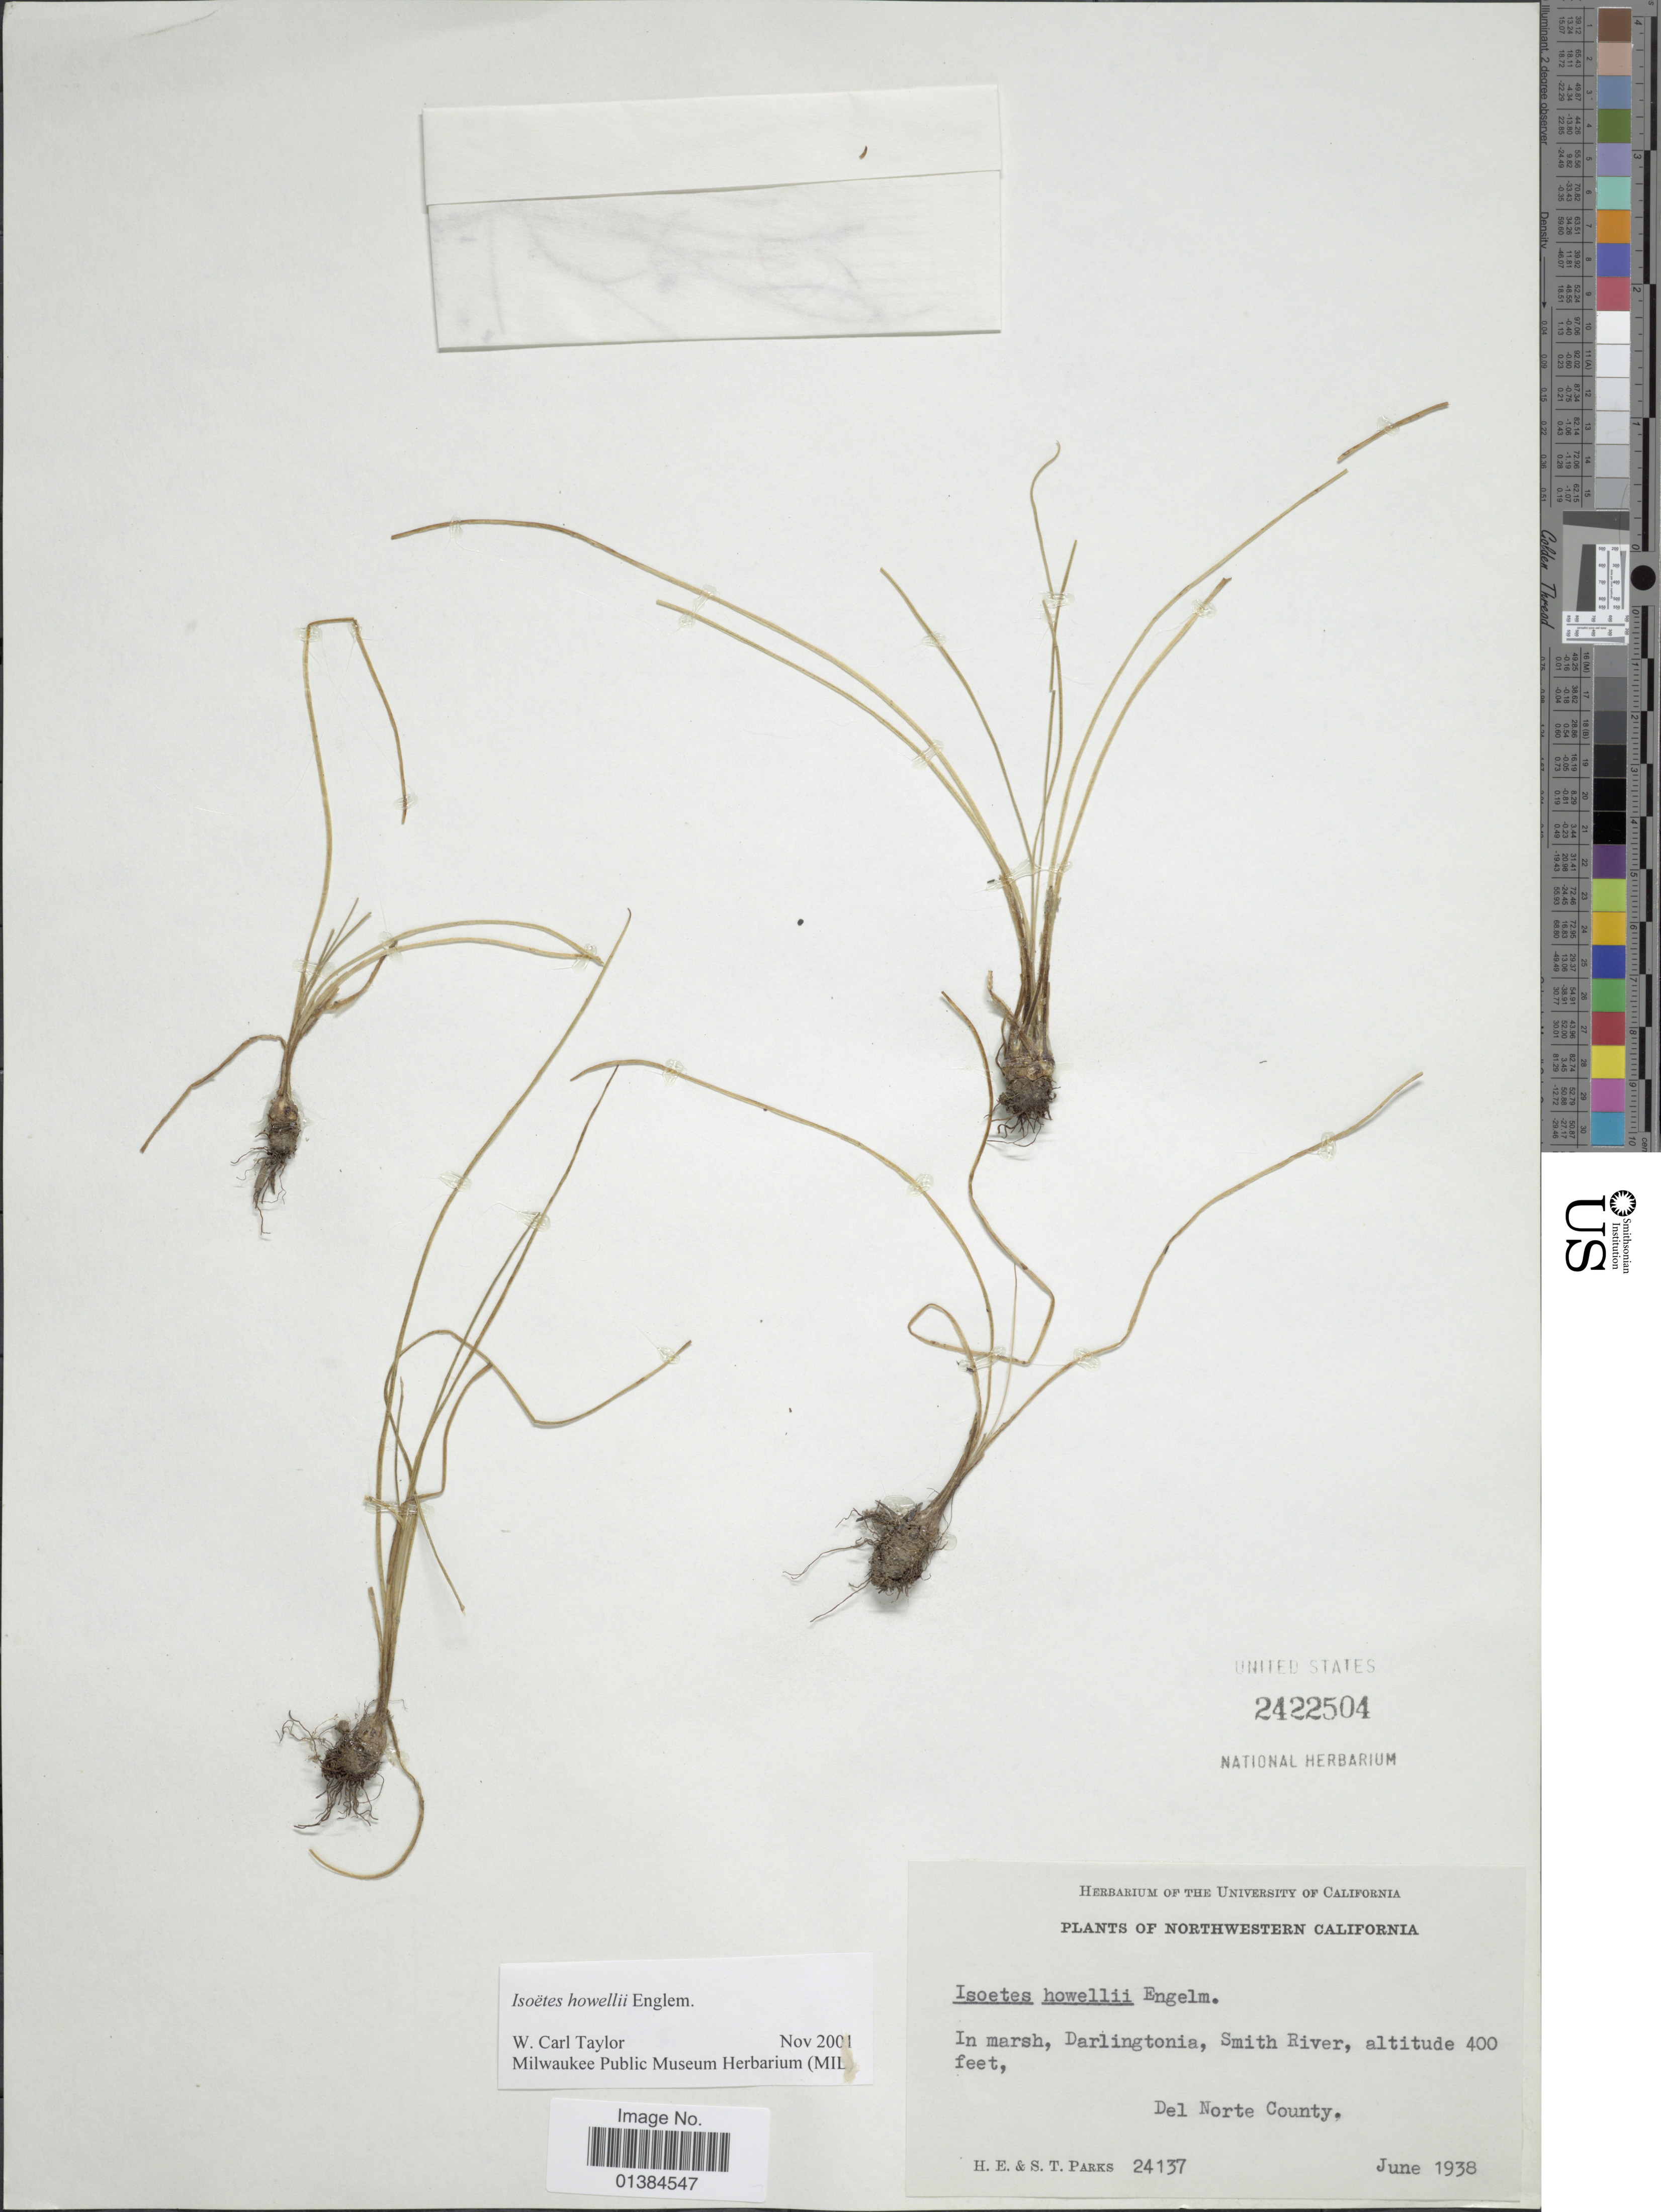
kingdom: Plantae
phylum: Tracheophyta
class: Lycopodiopsida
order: Isoetales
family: Isoetaceae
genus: Isoetes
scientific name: Isoetes howellii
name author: Engelm.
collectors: H. E. Parks & S. Parks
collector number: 24137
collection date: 1938-06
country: United States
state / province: California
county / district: Del Norte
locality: Northwestern California. In marsh, Darlingtonia,Smith River, Del Norte County.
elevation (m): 122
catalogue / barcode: US 2422504